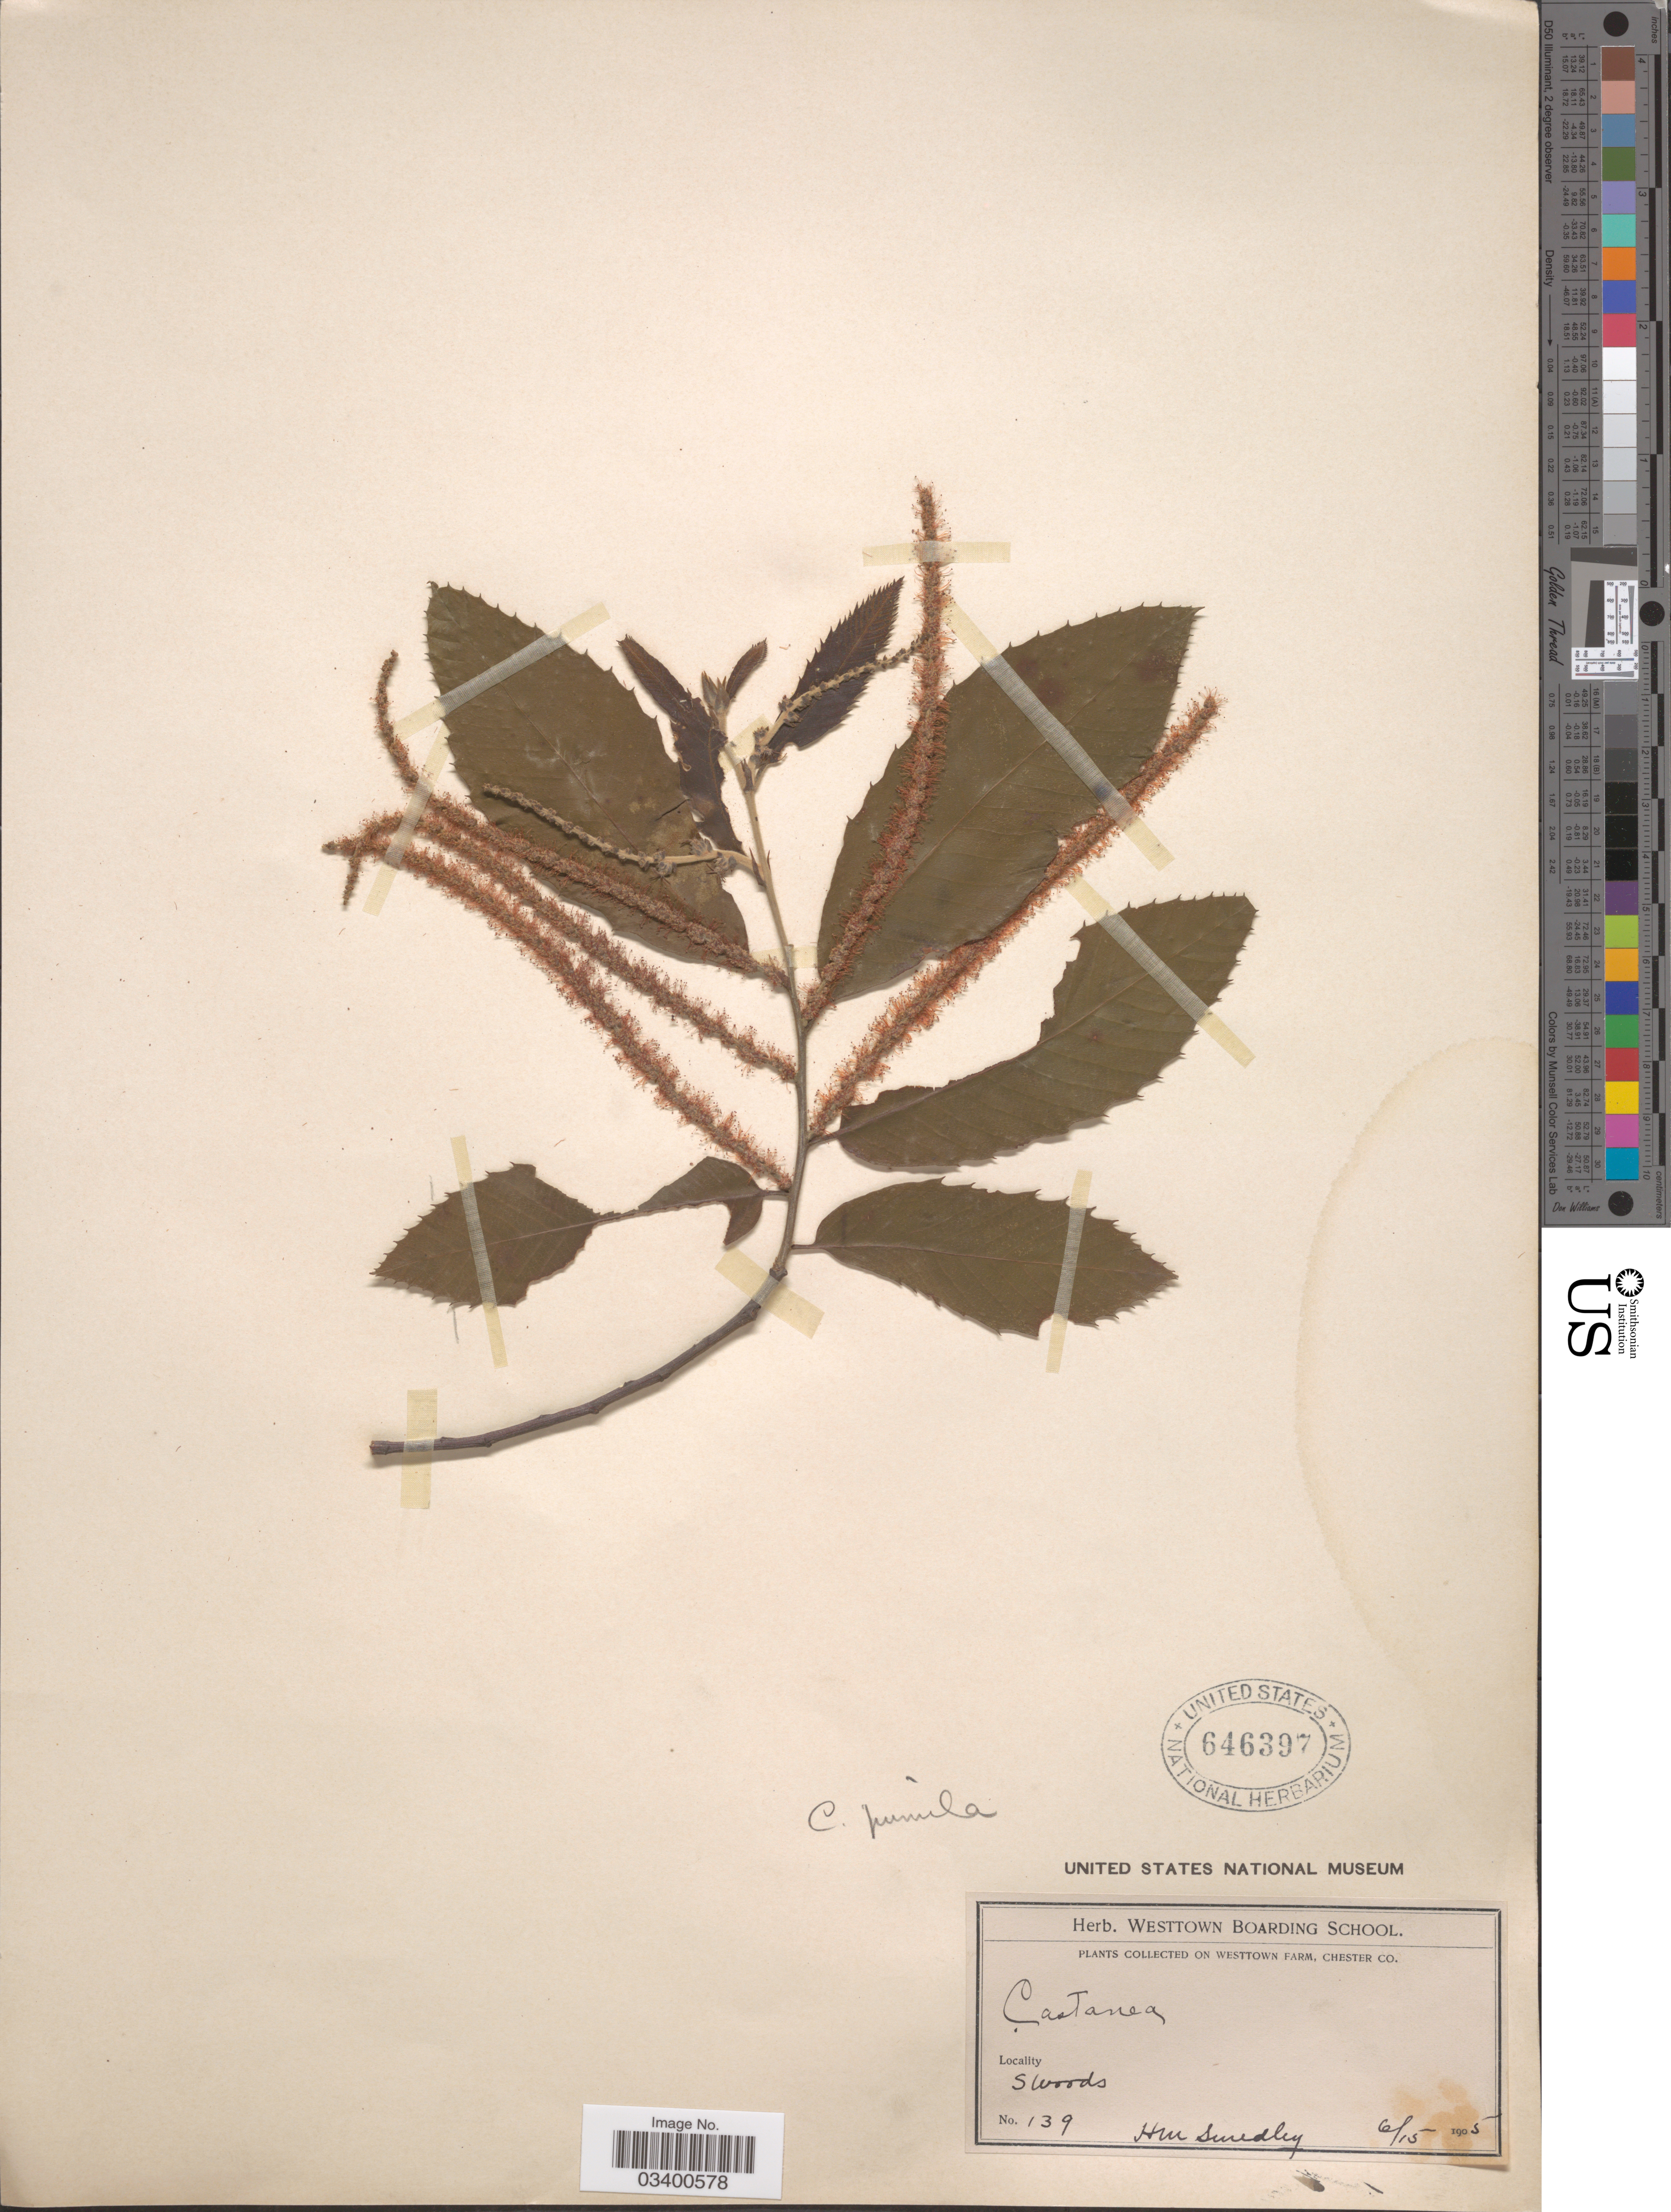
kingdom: Plantae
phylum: Tracheophyta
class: Magnoliopsida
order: Fagales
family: Fagaceae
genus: Castanea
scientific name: Castanea pumila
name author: (L.) Mill.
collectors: H. Smedley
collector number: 139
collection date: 1905-06-15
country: United States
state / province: Pennsylvania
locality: Westtown Farm, Chester Co. S Woods.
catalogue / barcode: US 646397